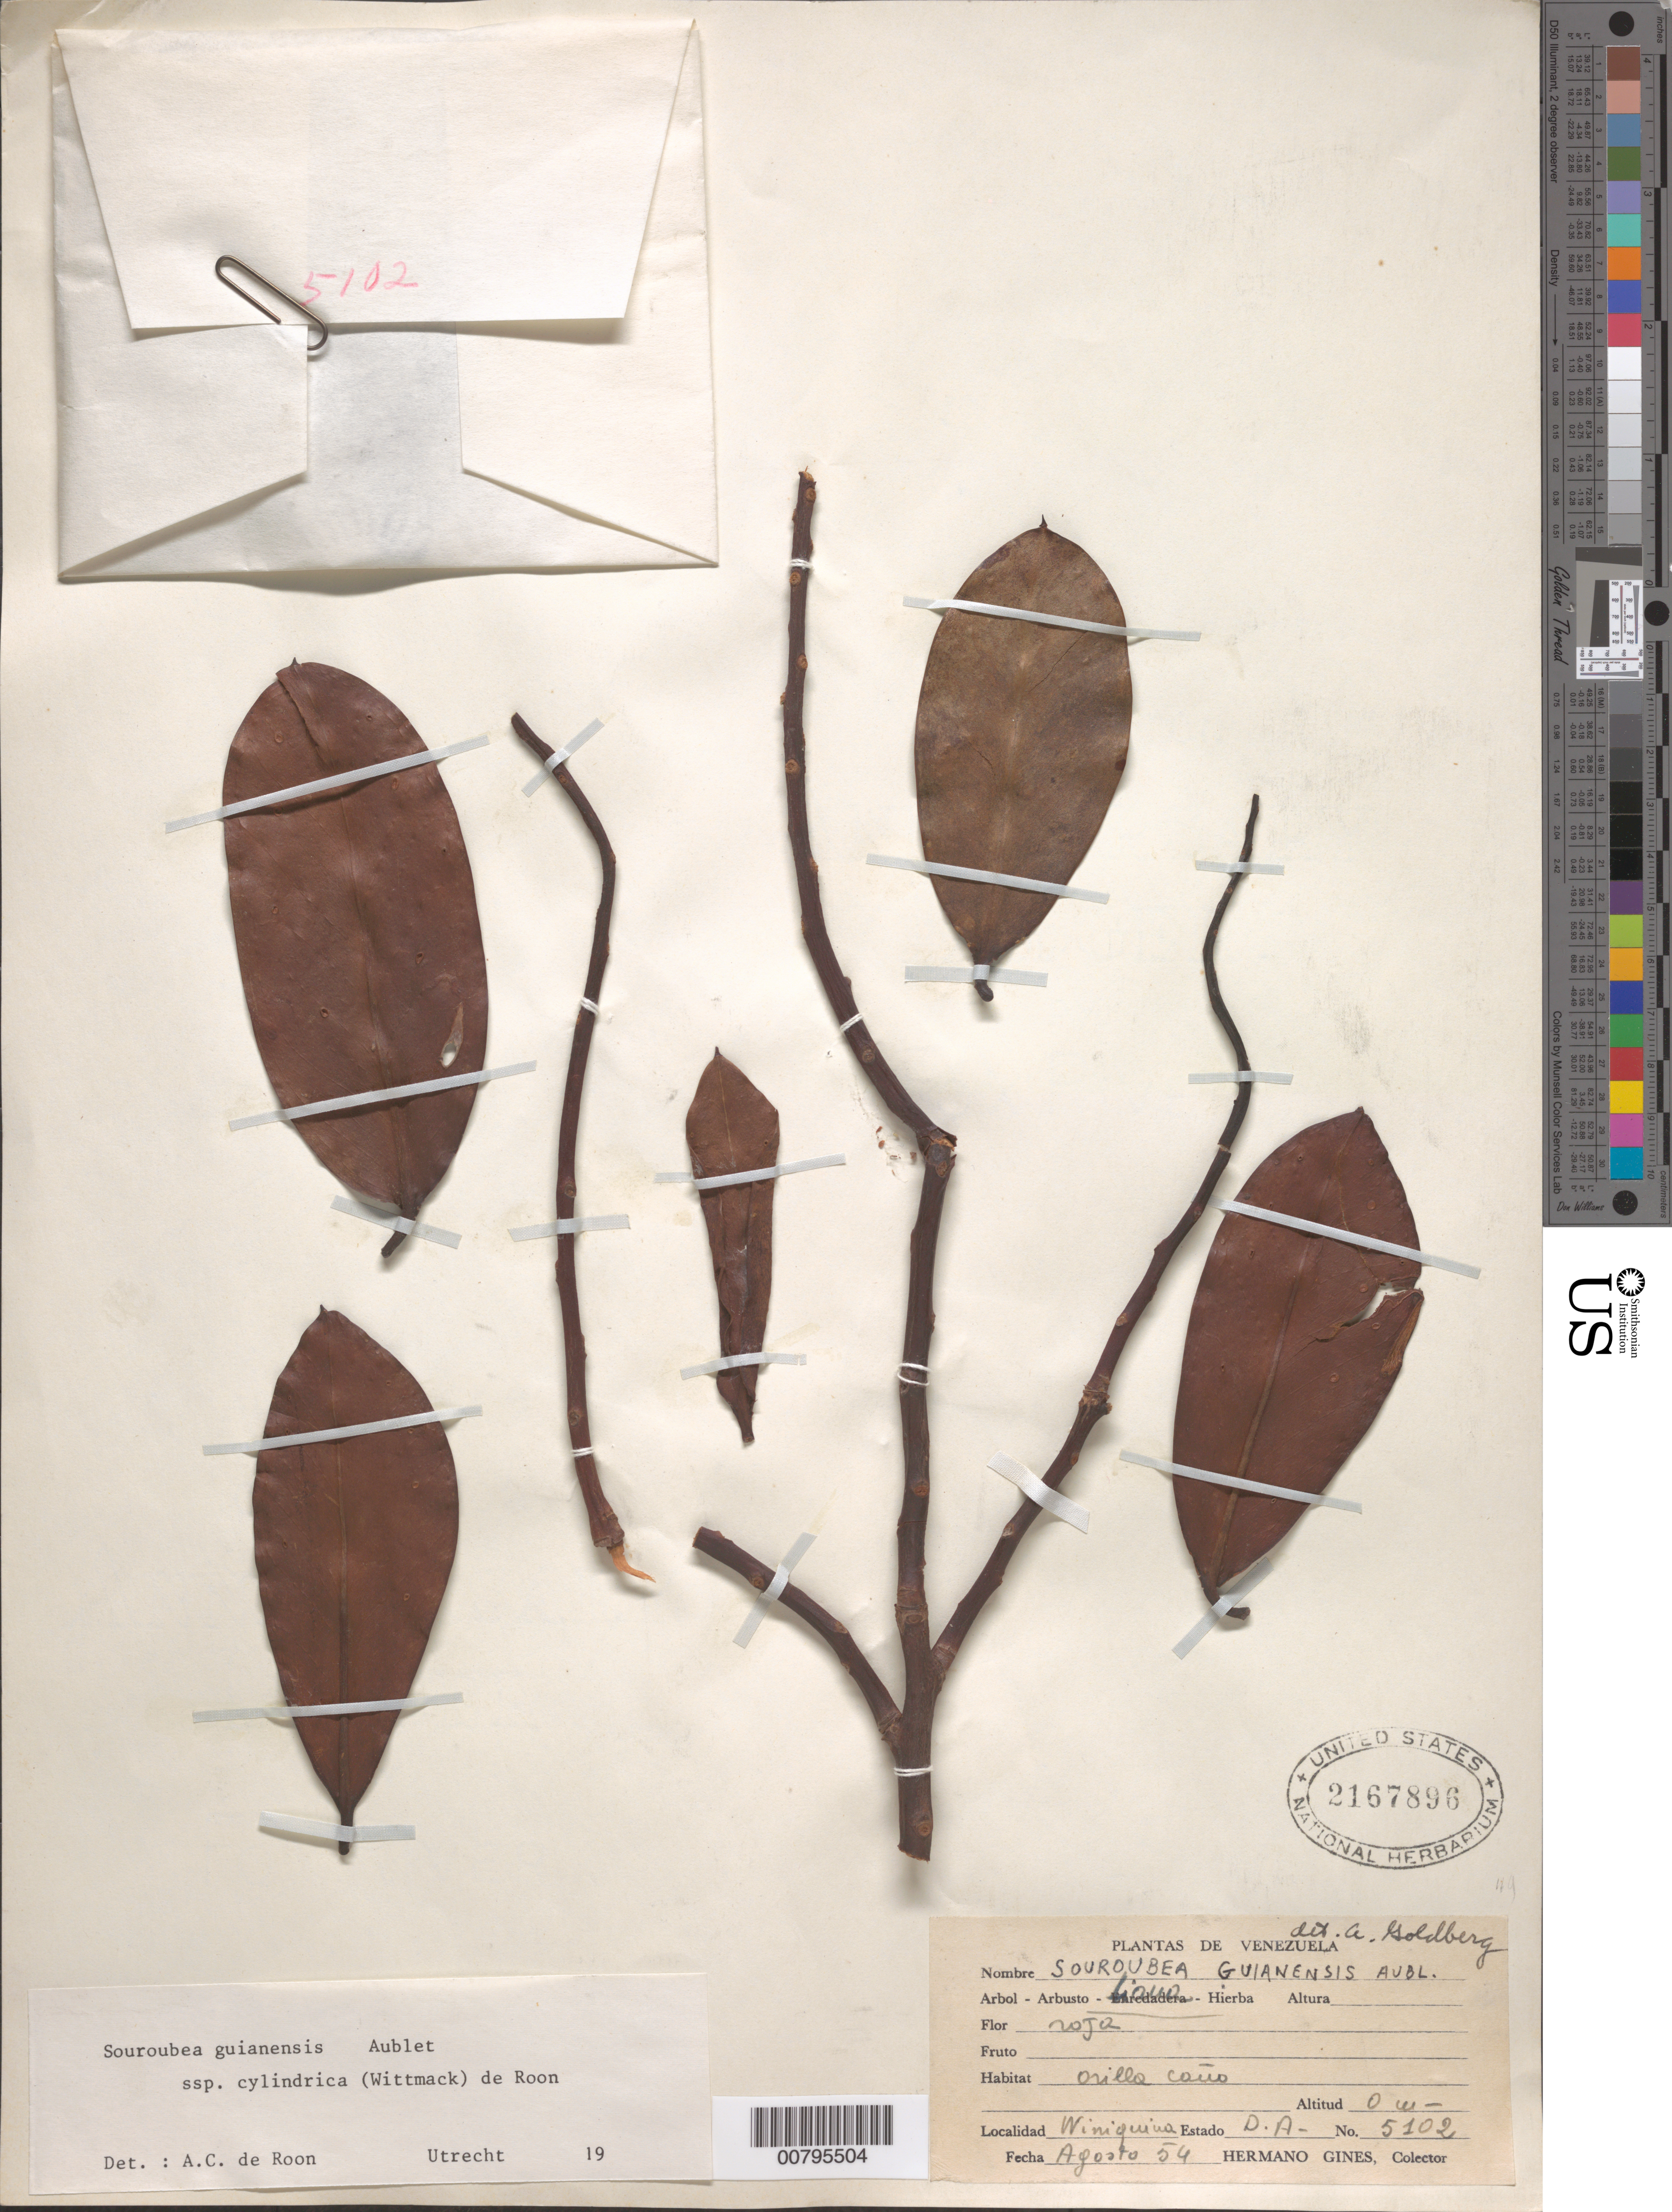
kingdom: Plantae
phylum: Tracheophyta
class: Magnoliopsida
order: Ericales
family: Marcgraviaceae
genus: Souroubea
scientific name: Souroubea guianensis subsp. cylindrica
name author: (Wittm.) de Roon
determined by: de Roon, A. C.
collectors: H. Gines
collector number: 5102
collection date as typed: Aug-54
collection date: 1954-08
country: Venezuela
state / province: Delta Amacuro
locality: C. Wiuiquina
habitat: Orilla caño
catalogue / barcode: US 2167896